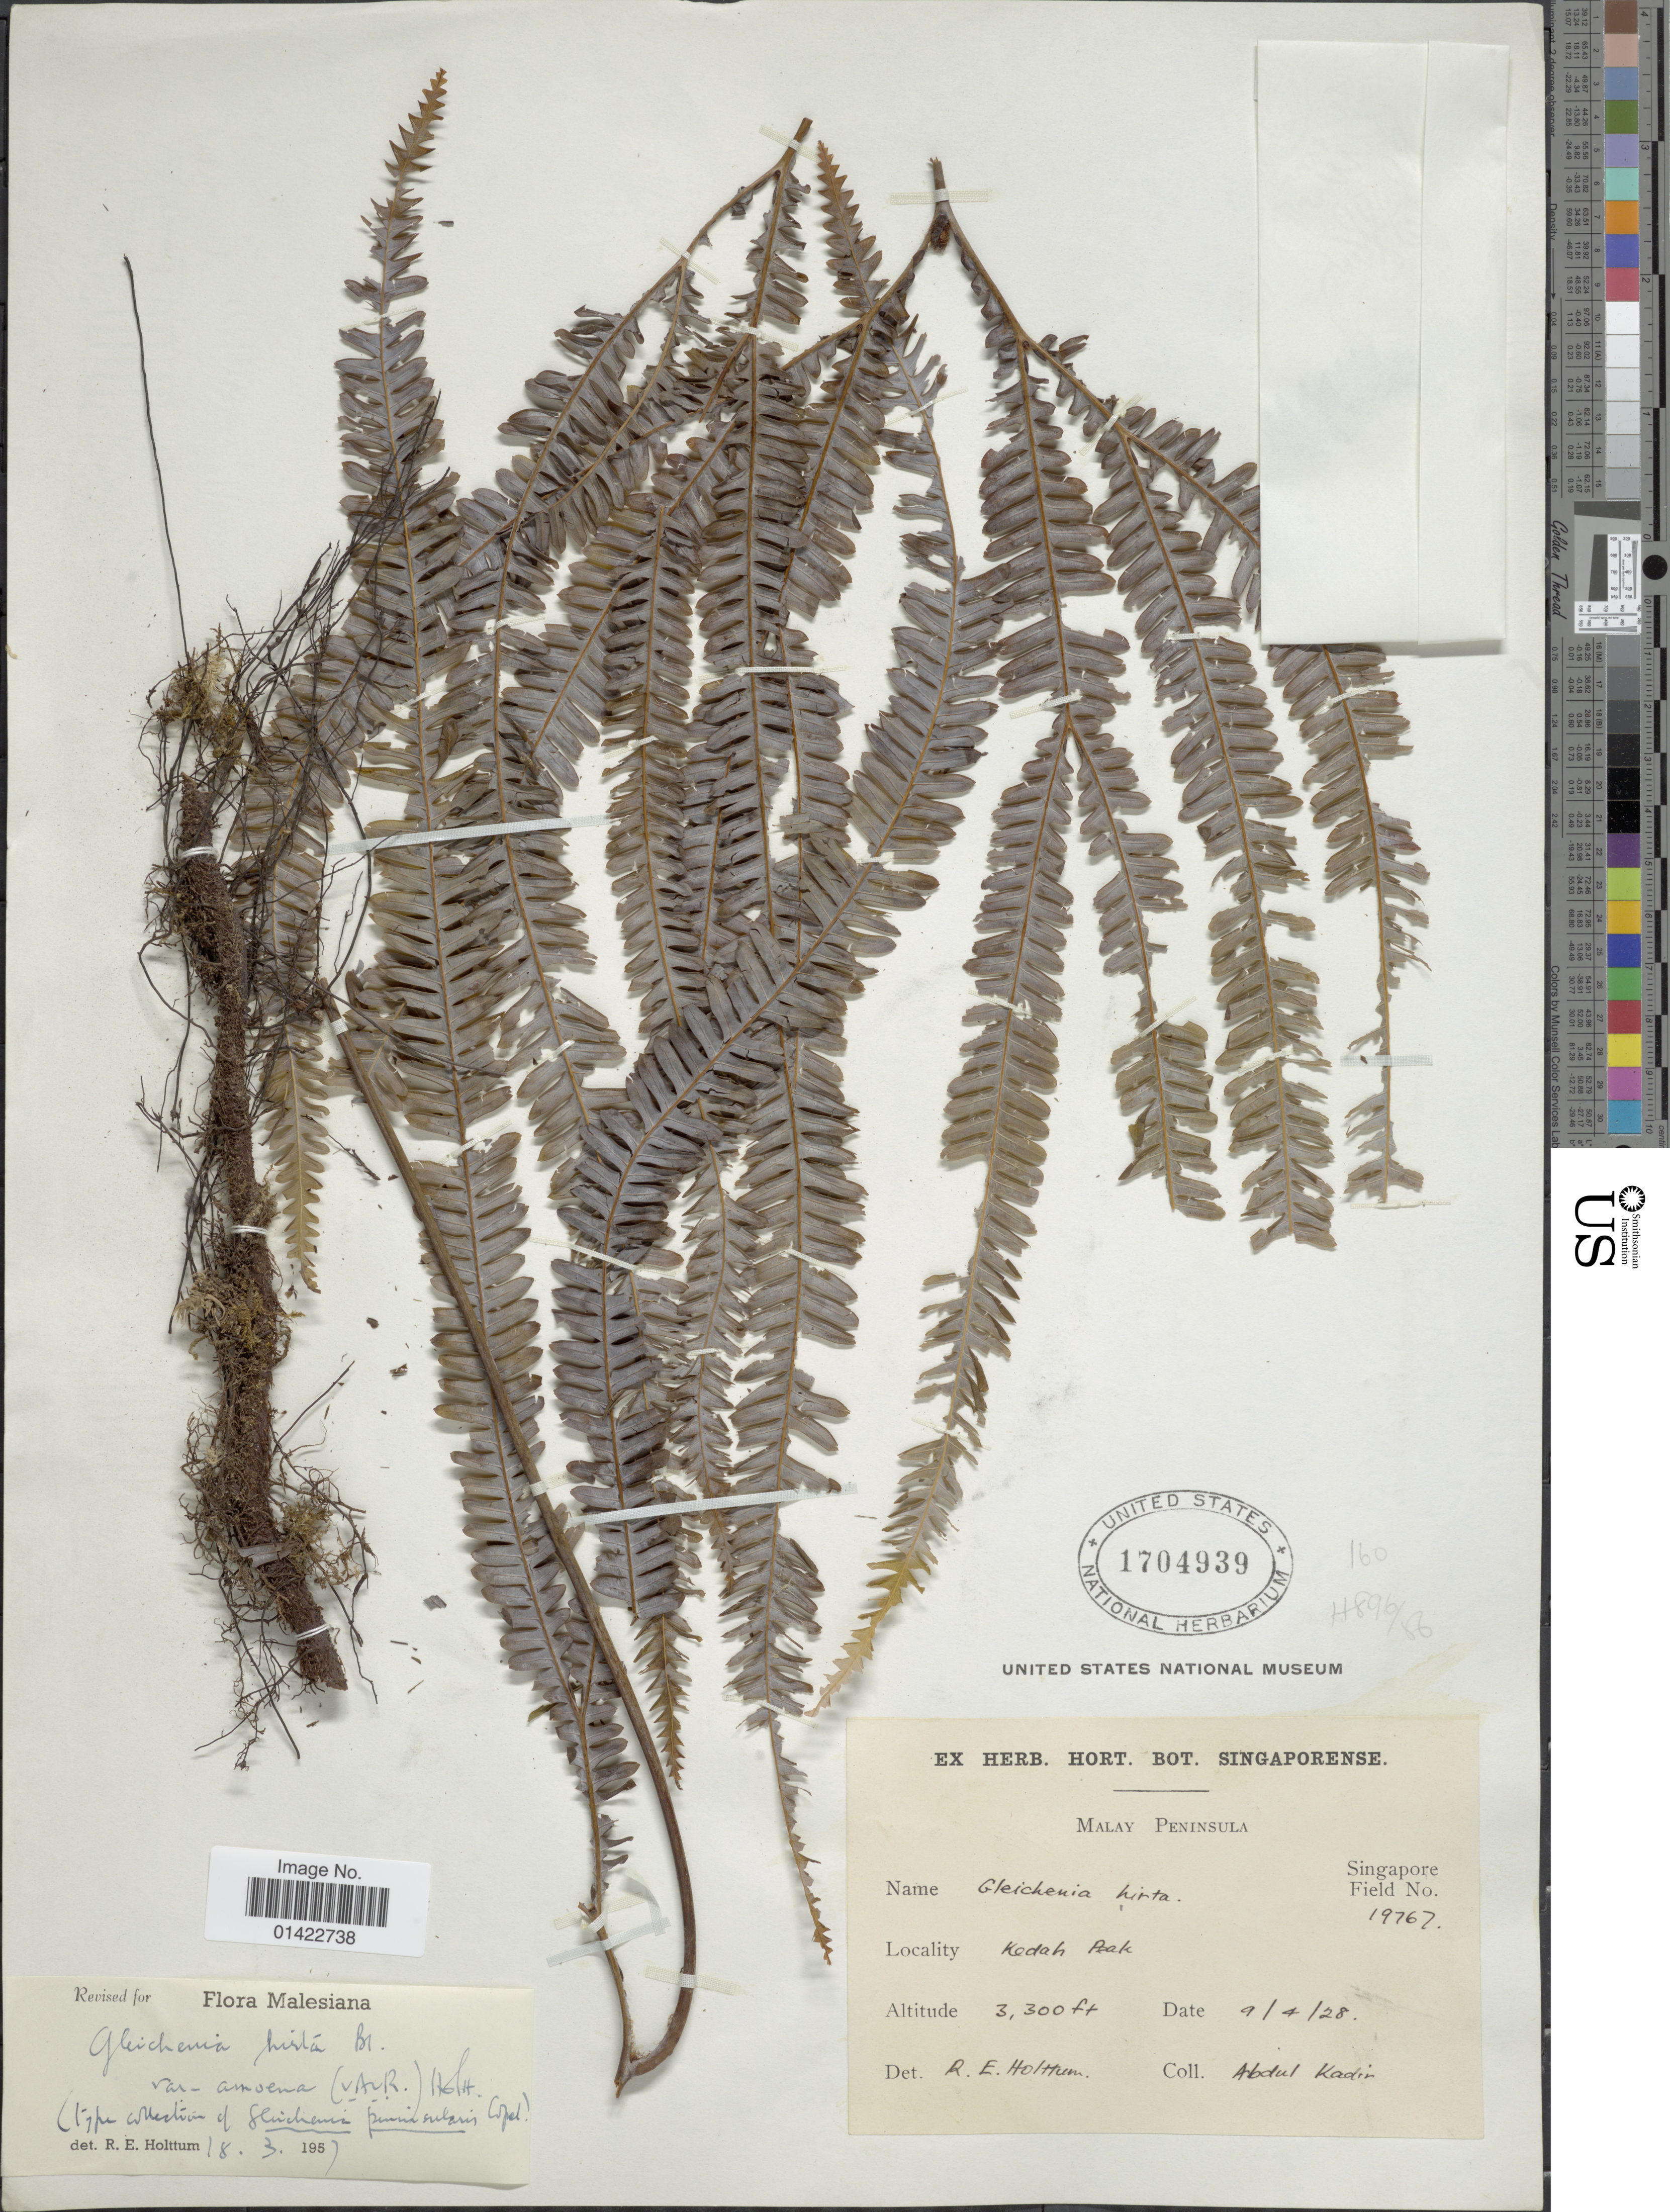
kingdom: Plantae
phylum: Tracheophyta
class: Polypodiopsida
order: Gleicheniales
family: Gleicheniaceae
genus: Sticherus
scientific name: Sticherus hirtus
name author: (Blume) Ching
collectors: Kadir Bin Abdul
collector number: Singapore Field 19767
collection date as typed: Transcribed d/m/y: 9/4/28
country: Malaysia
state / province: Kedah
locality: Kedah Peak. Malay Peninsula.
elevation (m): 1006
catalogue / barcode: US 1704939